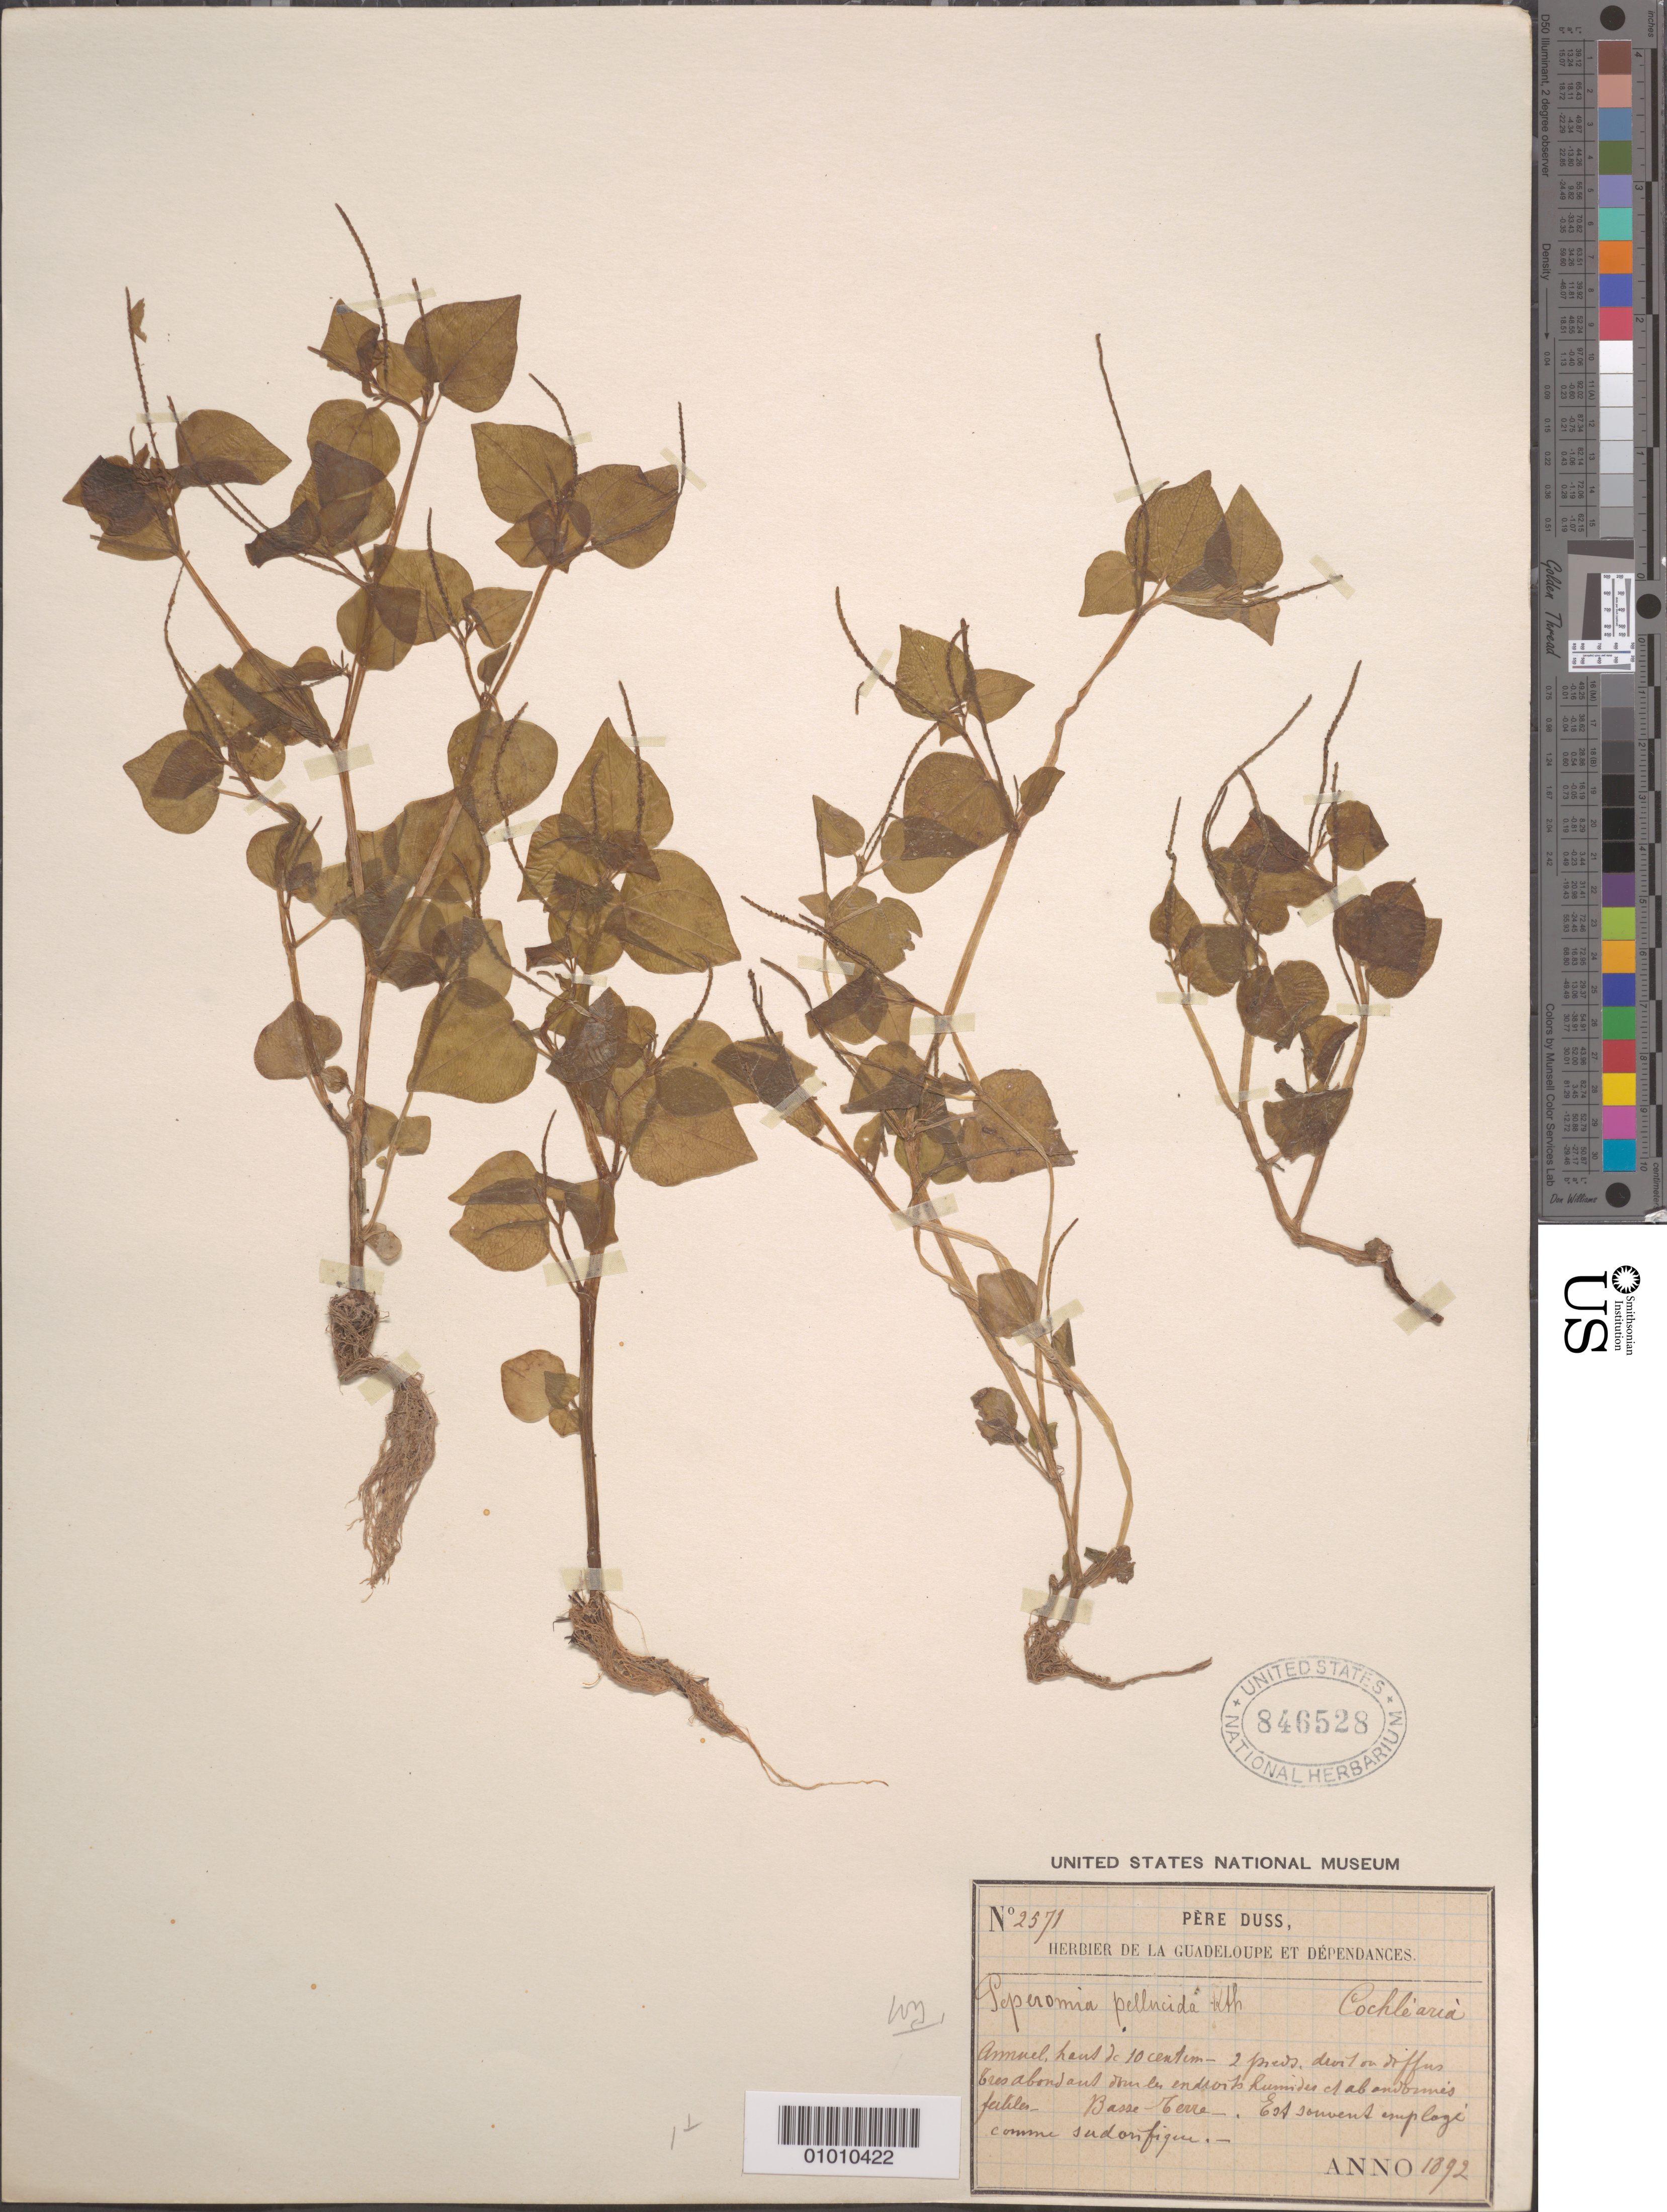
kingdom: Plantae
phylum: Tracheophyta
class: Magnoliopsida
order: Piperales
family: Piperaceae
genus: Peperomia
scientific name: Peperomia pellucida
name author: (L.) Kunth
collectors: Père Duss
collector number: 2571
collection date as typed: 1892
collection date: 1892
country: Guadeloupe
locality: Basse Terre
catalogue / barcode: US 846528